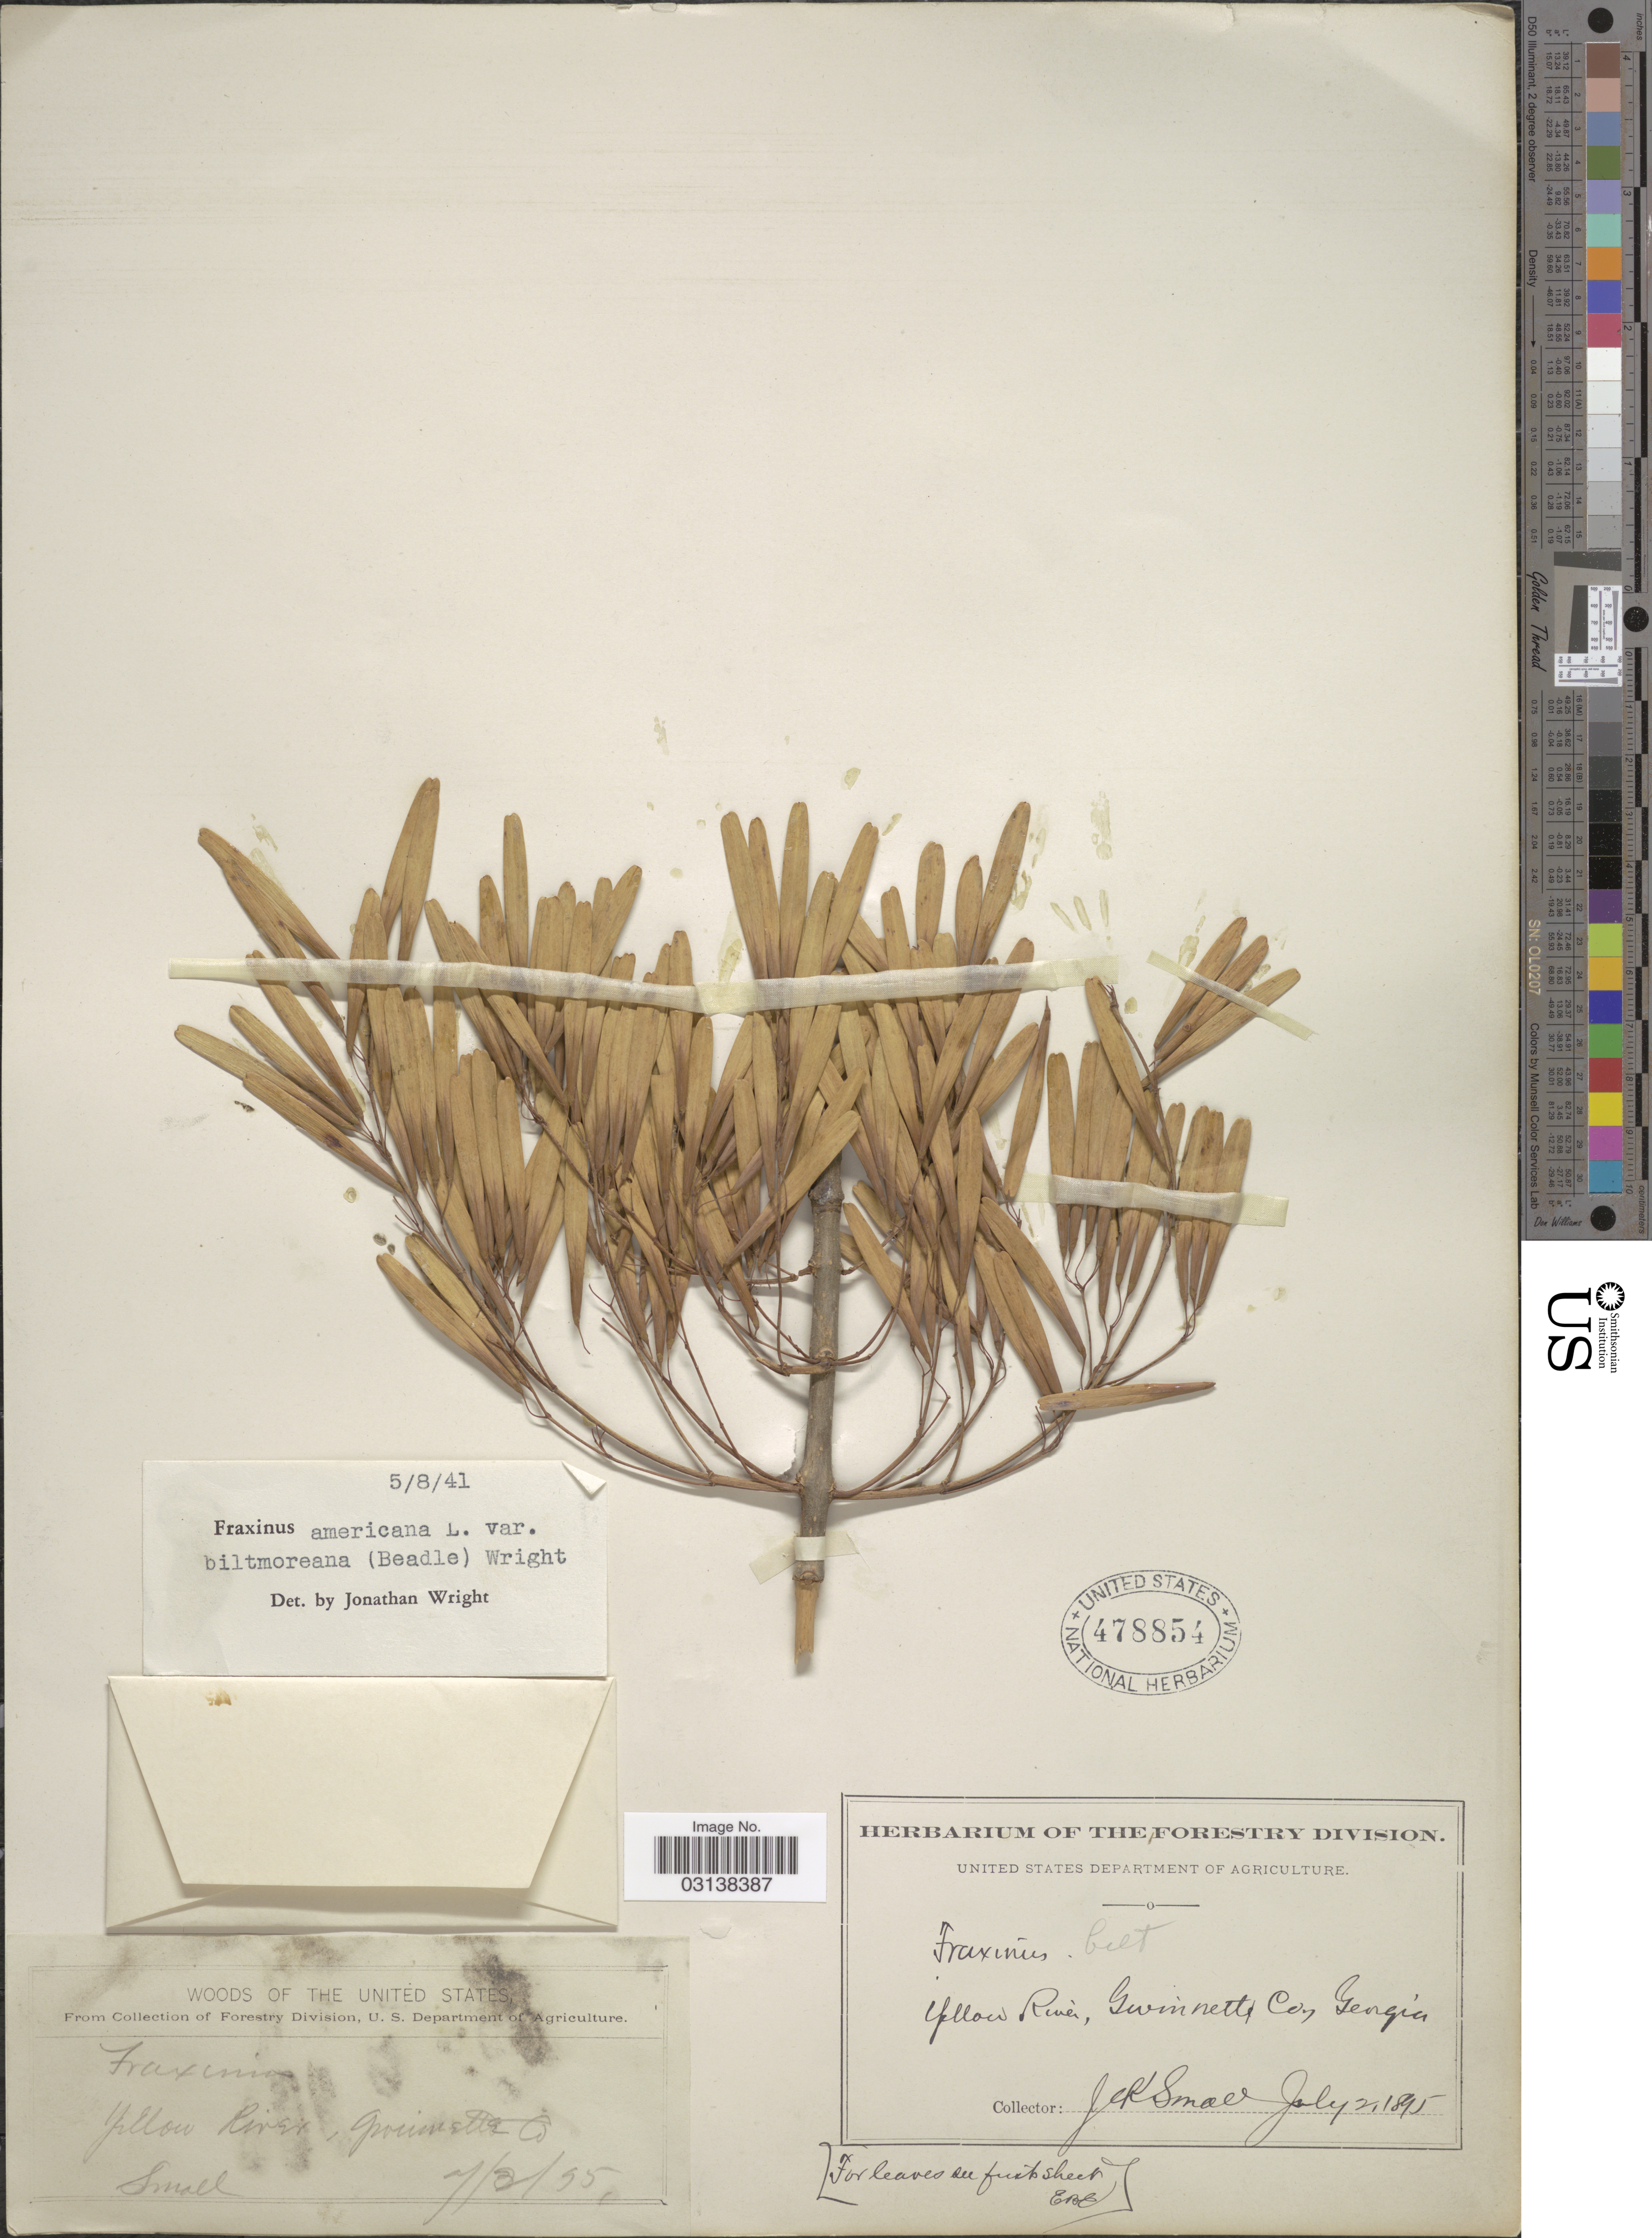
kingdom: Plantae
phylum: Tracheophyta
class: Magnoliopsida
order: Lamiales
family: Oleaceae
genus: Fraxinus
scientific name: Fraxinus americana var. biltmoreana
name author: (Beadle) J.W. Wright ex Fernald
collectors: J. K. Small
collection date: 1895-07-02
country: United States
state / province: Georgia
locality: Yellow River, Gwinnett Co.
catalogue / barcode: US 478854